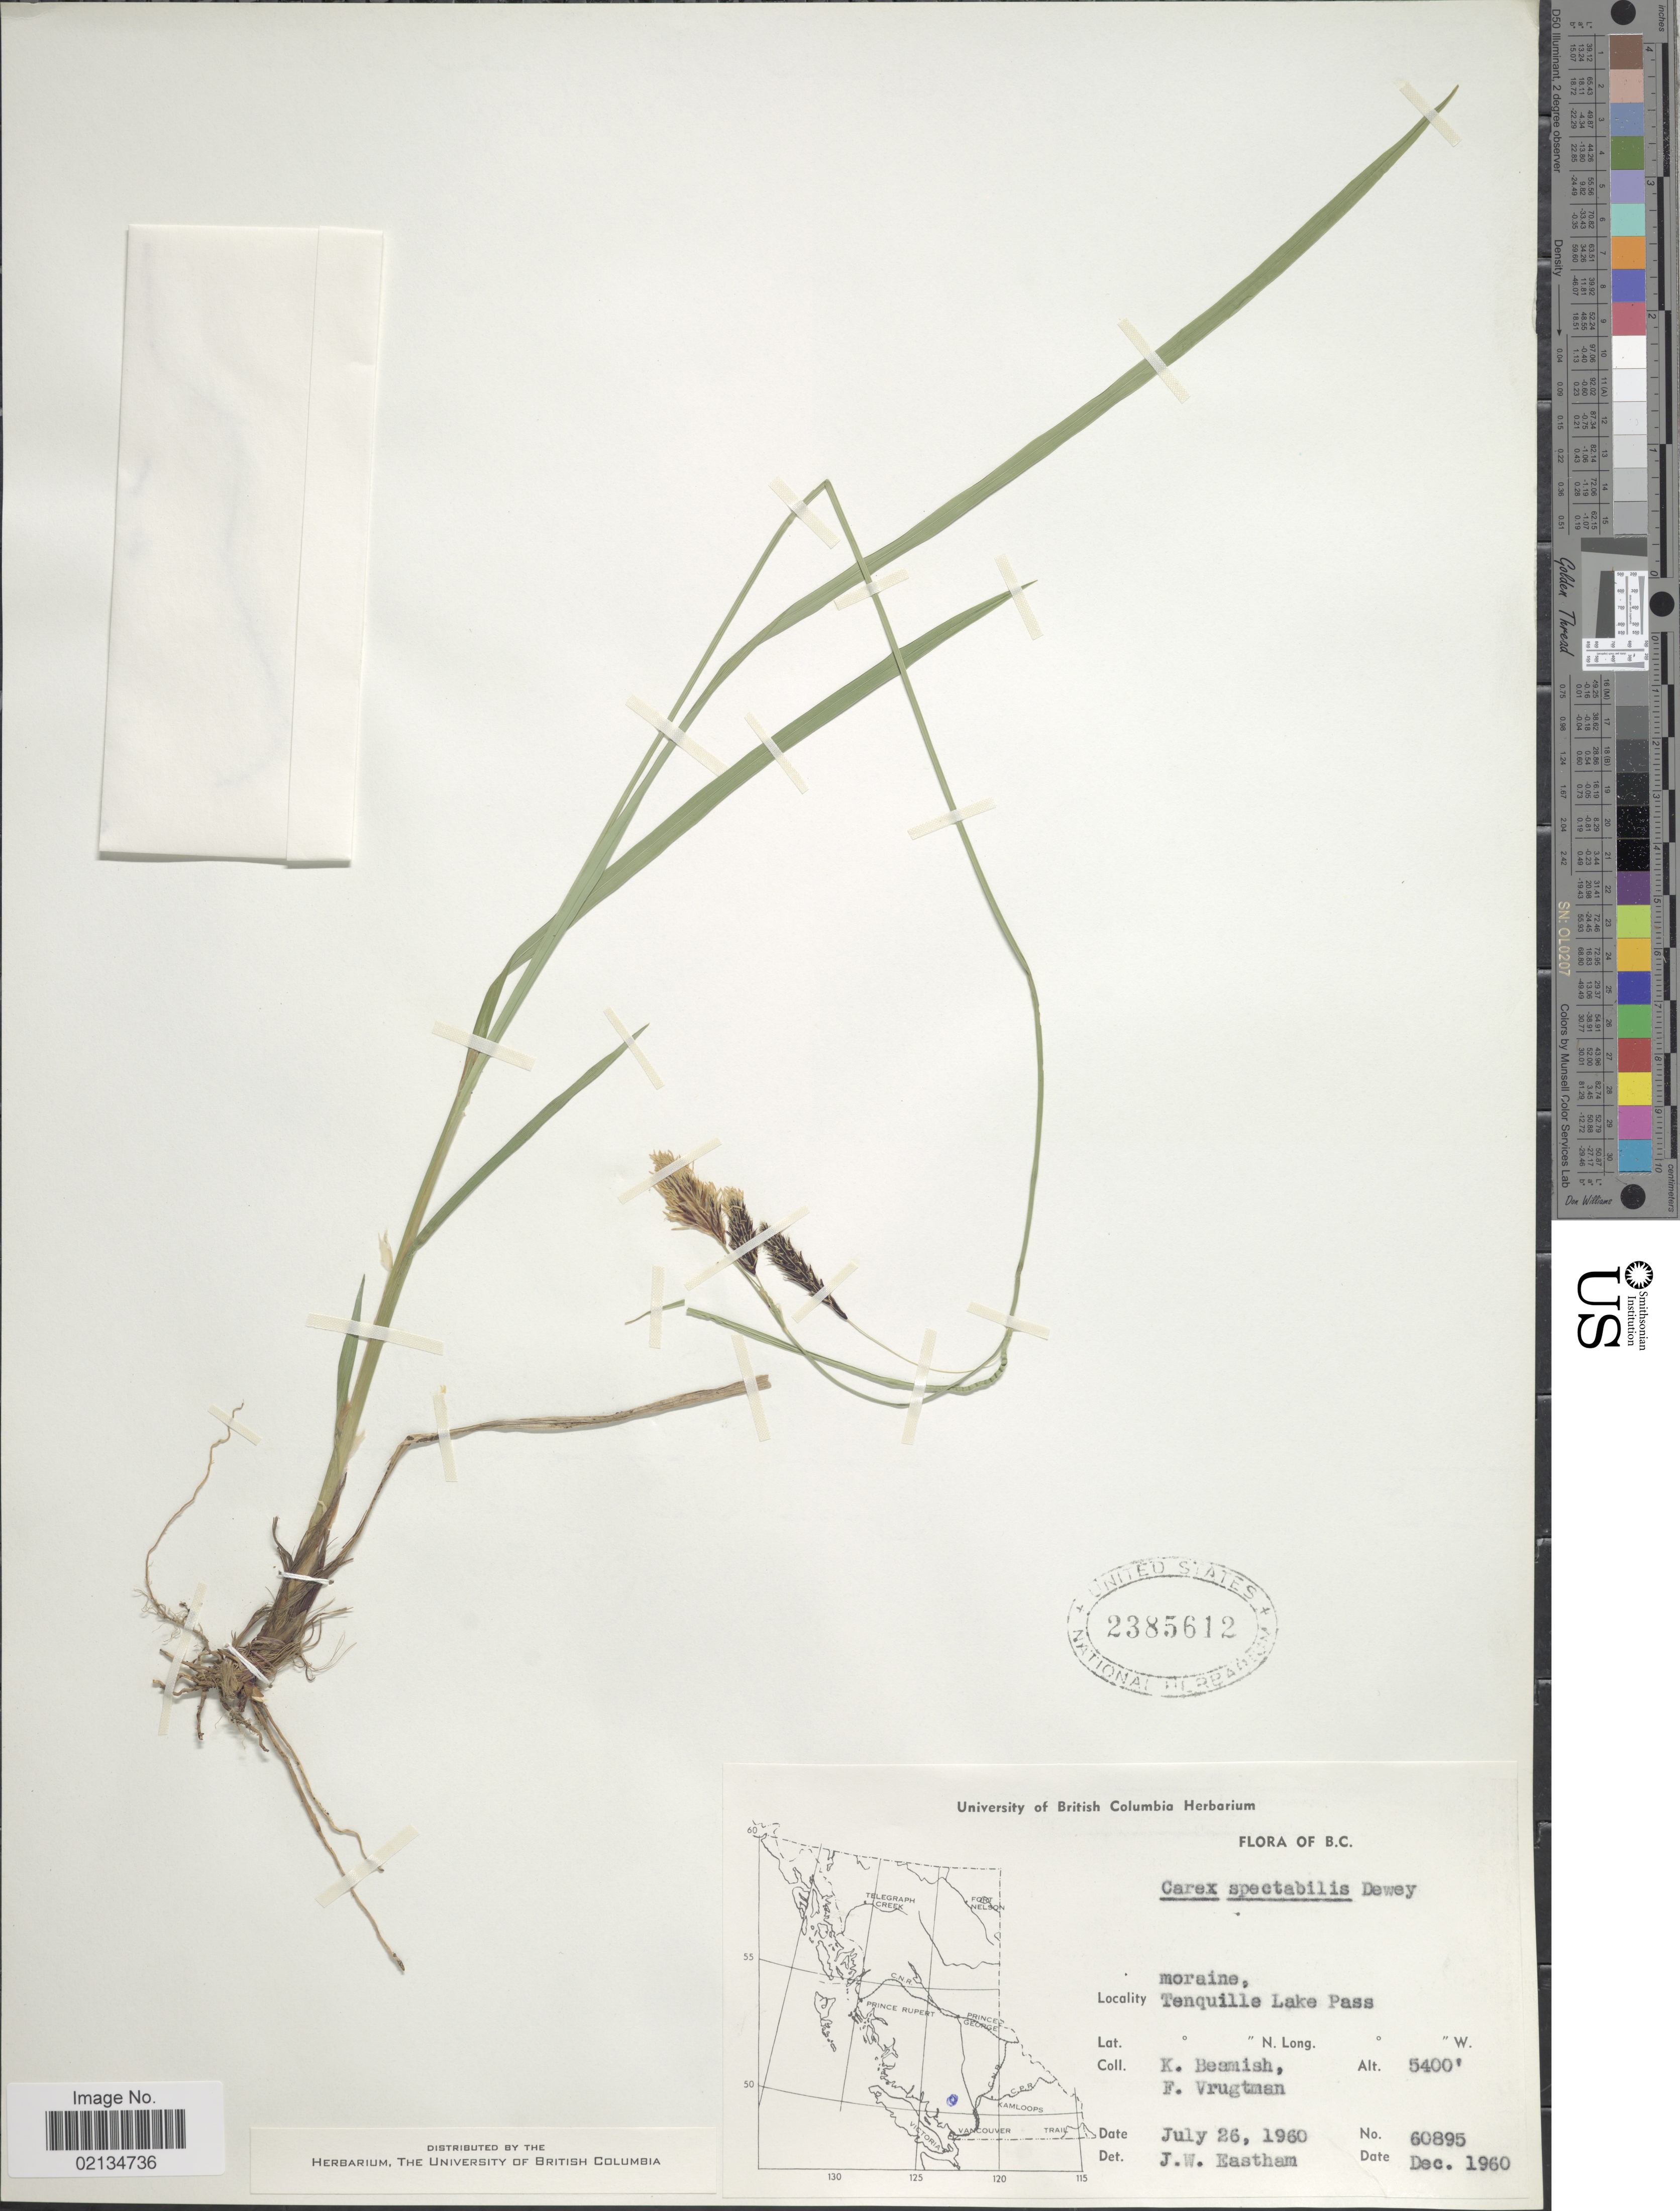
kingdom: Plantae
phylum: Tracheophyta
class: Liliopsida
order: Poales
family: Cyperaceae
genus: Carex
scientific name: Carex spectabilis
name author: Dewey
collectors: K. Beamish & F. Vrugtman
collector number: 60895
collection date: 1960-07-26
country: Canada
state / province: British Columbia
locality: Moraine, Tenquille Lake Pass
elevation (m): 1646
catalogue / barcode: US 2385612